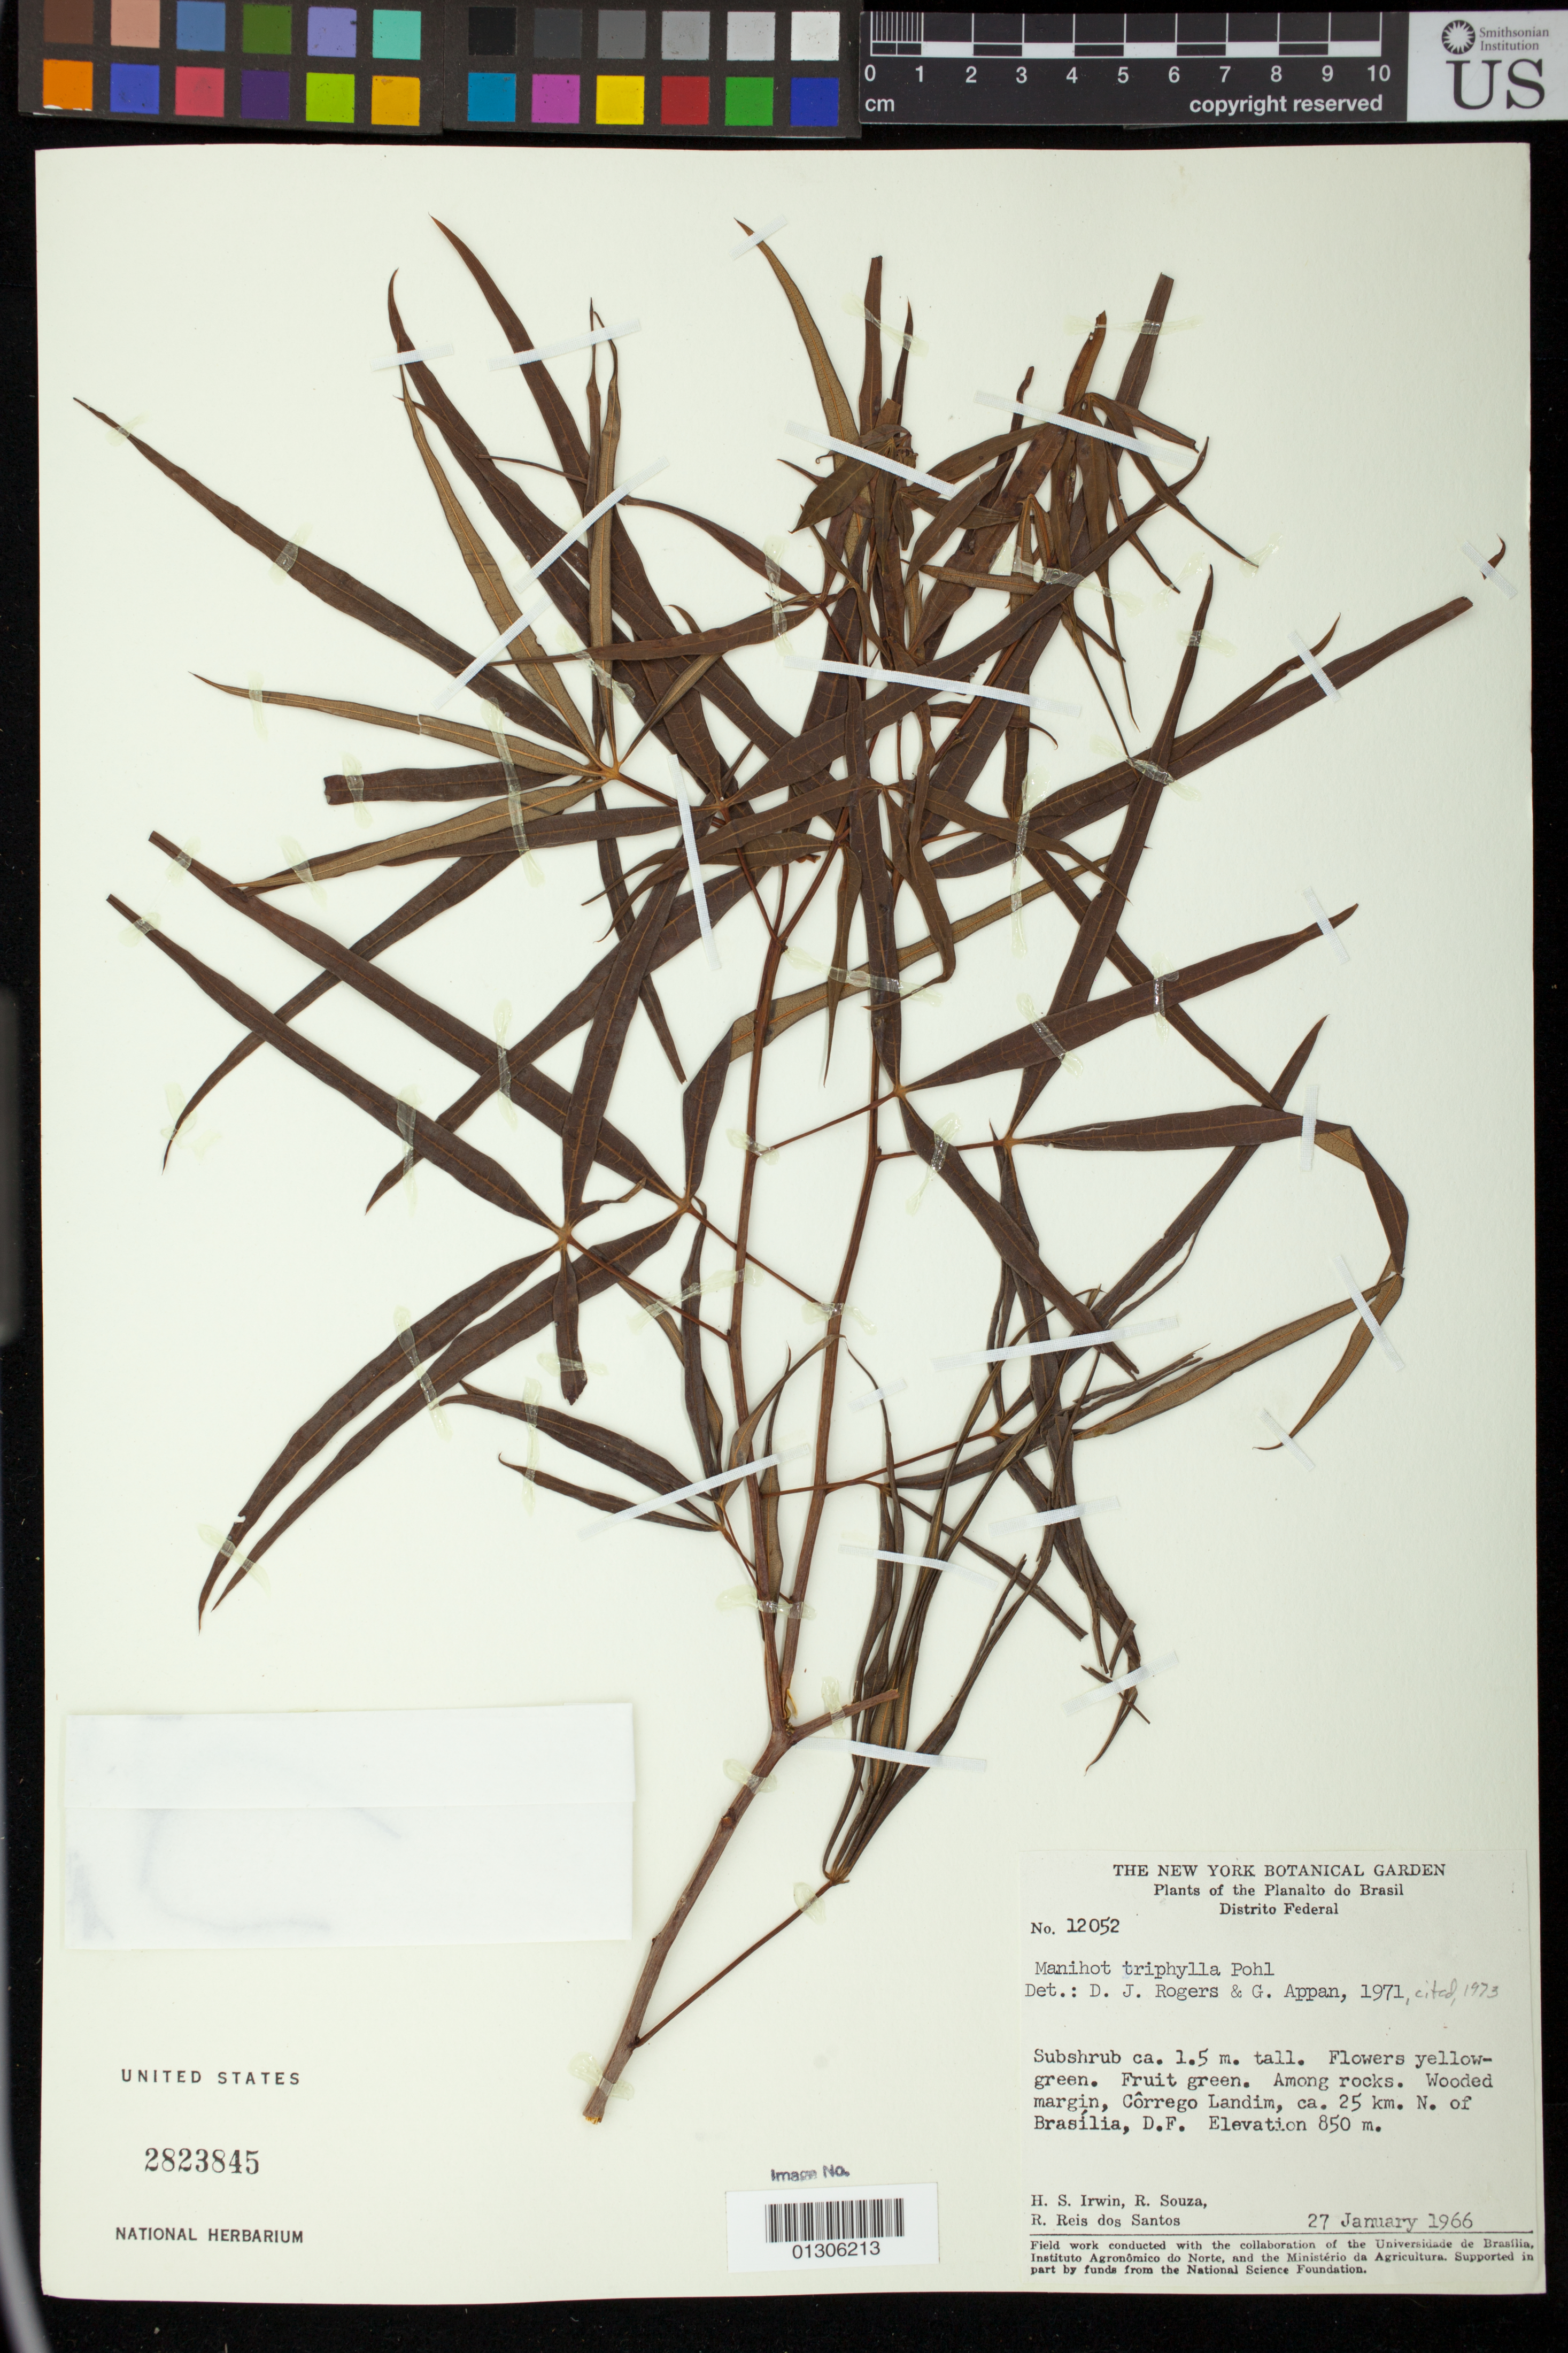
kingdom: Plantae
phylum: Tracheophyta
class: Magnoliopsida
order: Malpighiales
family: Euphorbiaceae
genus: Manihot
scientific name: Manihot triphylla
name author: Pohl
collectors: H. Irwin, R. Souza & R. Reis dos Santos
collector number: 12052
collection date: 1966-01-27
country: Brazil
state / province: Distrito Federal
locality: Côrrego Landim, ca. 25 km. N. of Brasilia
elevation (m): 850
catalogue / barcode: US 2823845